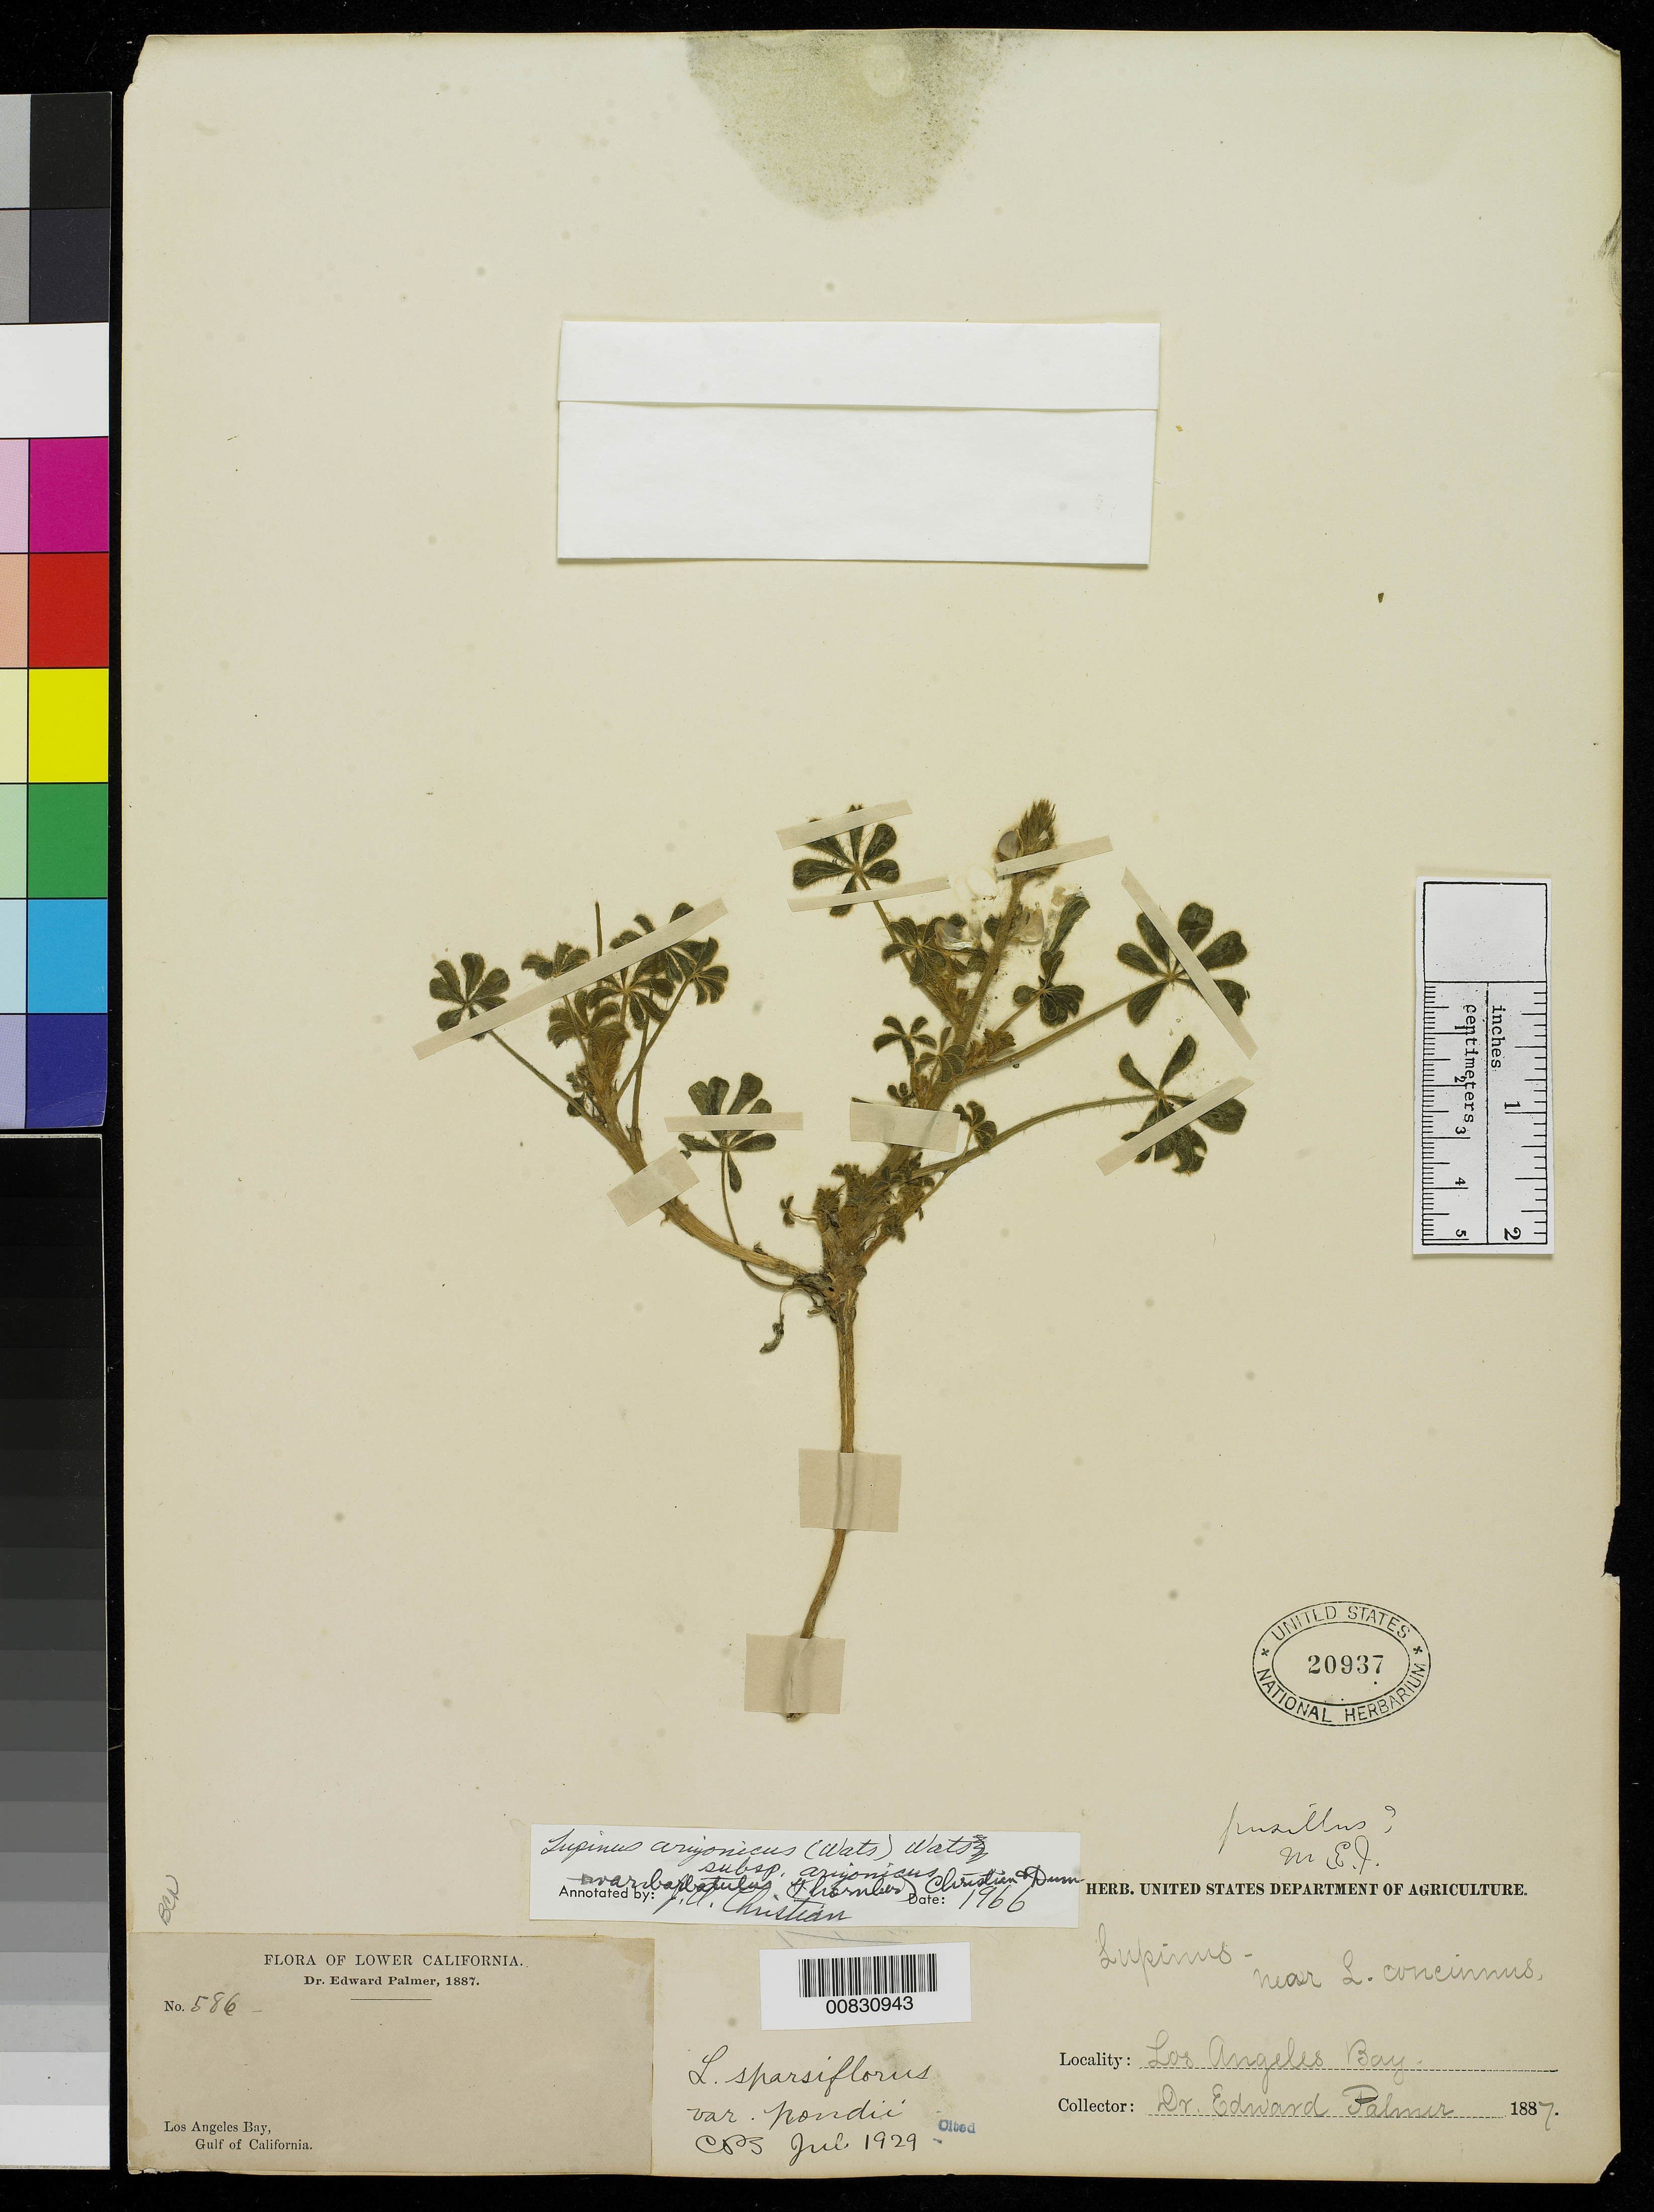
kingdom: Plantae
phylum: Tracheophyta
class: Magnoliopsida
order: Fabales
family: Fabaceae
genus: Lupinus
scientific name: Lupinus arizonicus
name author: (S. Watson) S. Watson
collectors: E. Palmer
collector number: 586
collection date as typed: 1887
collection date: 1887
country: Mexico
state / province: Baja California Norte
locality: Los Angeles Bay, Baja California.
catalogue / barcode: US 20937